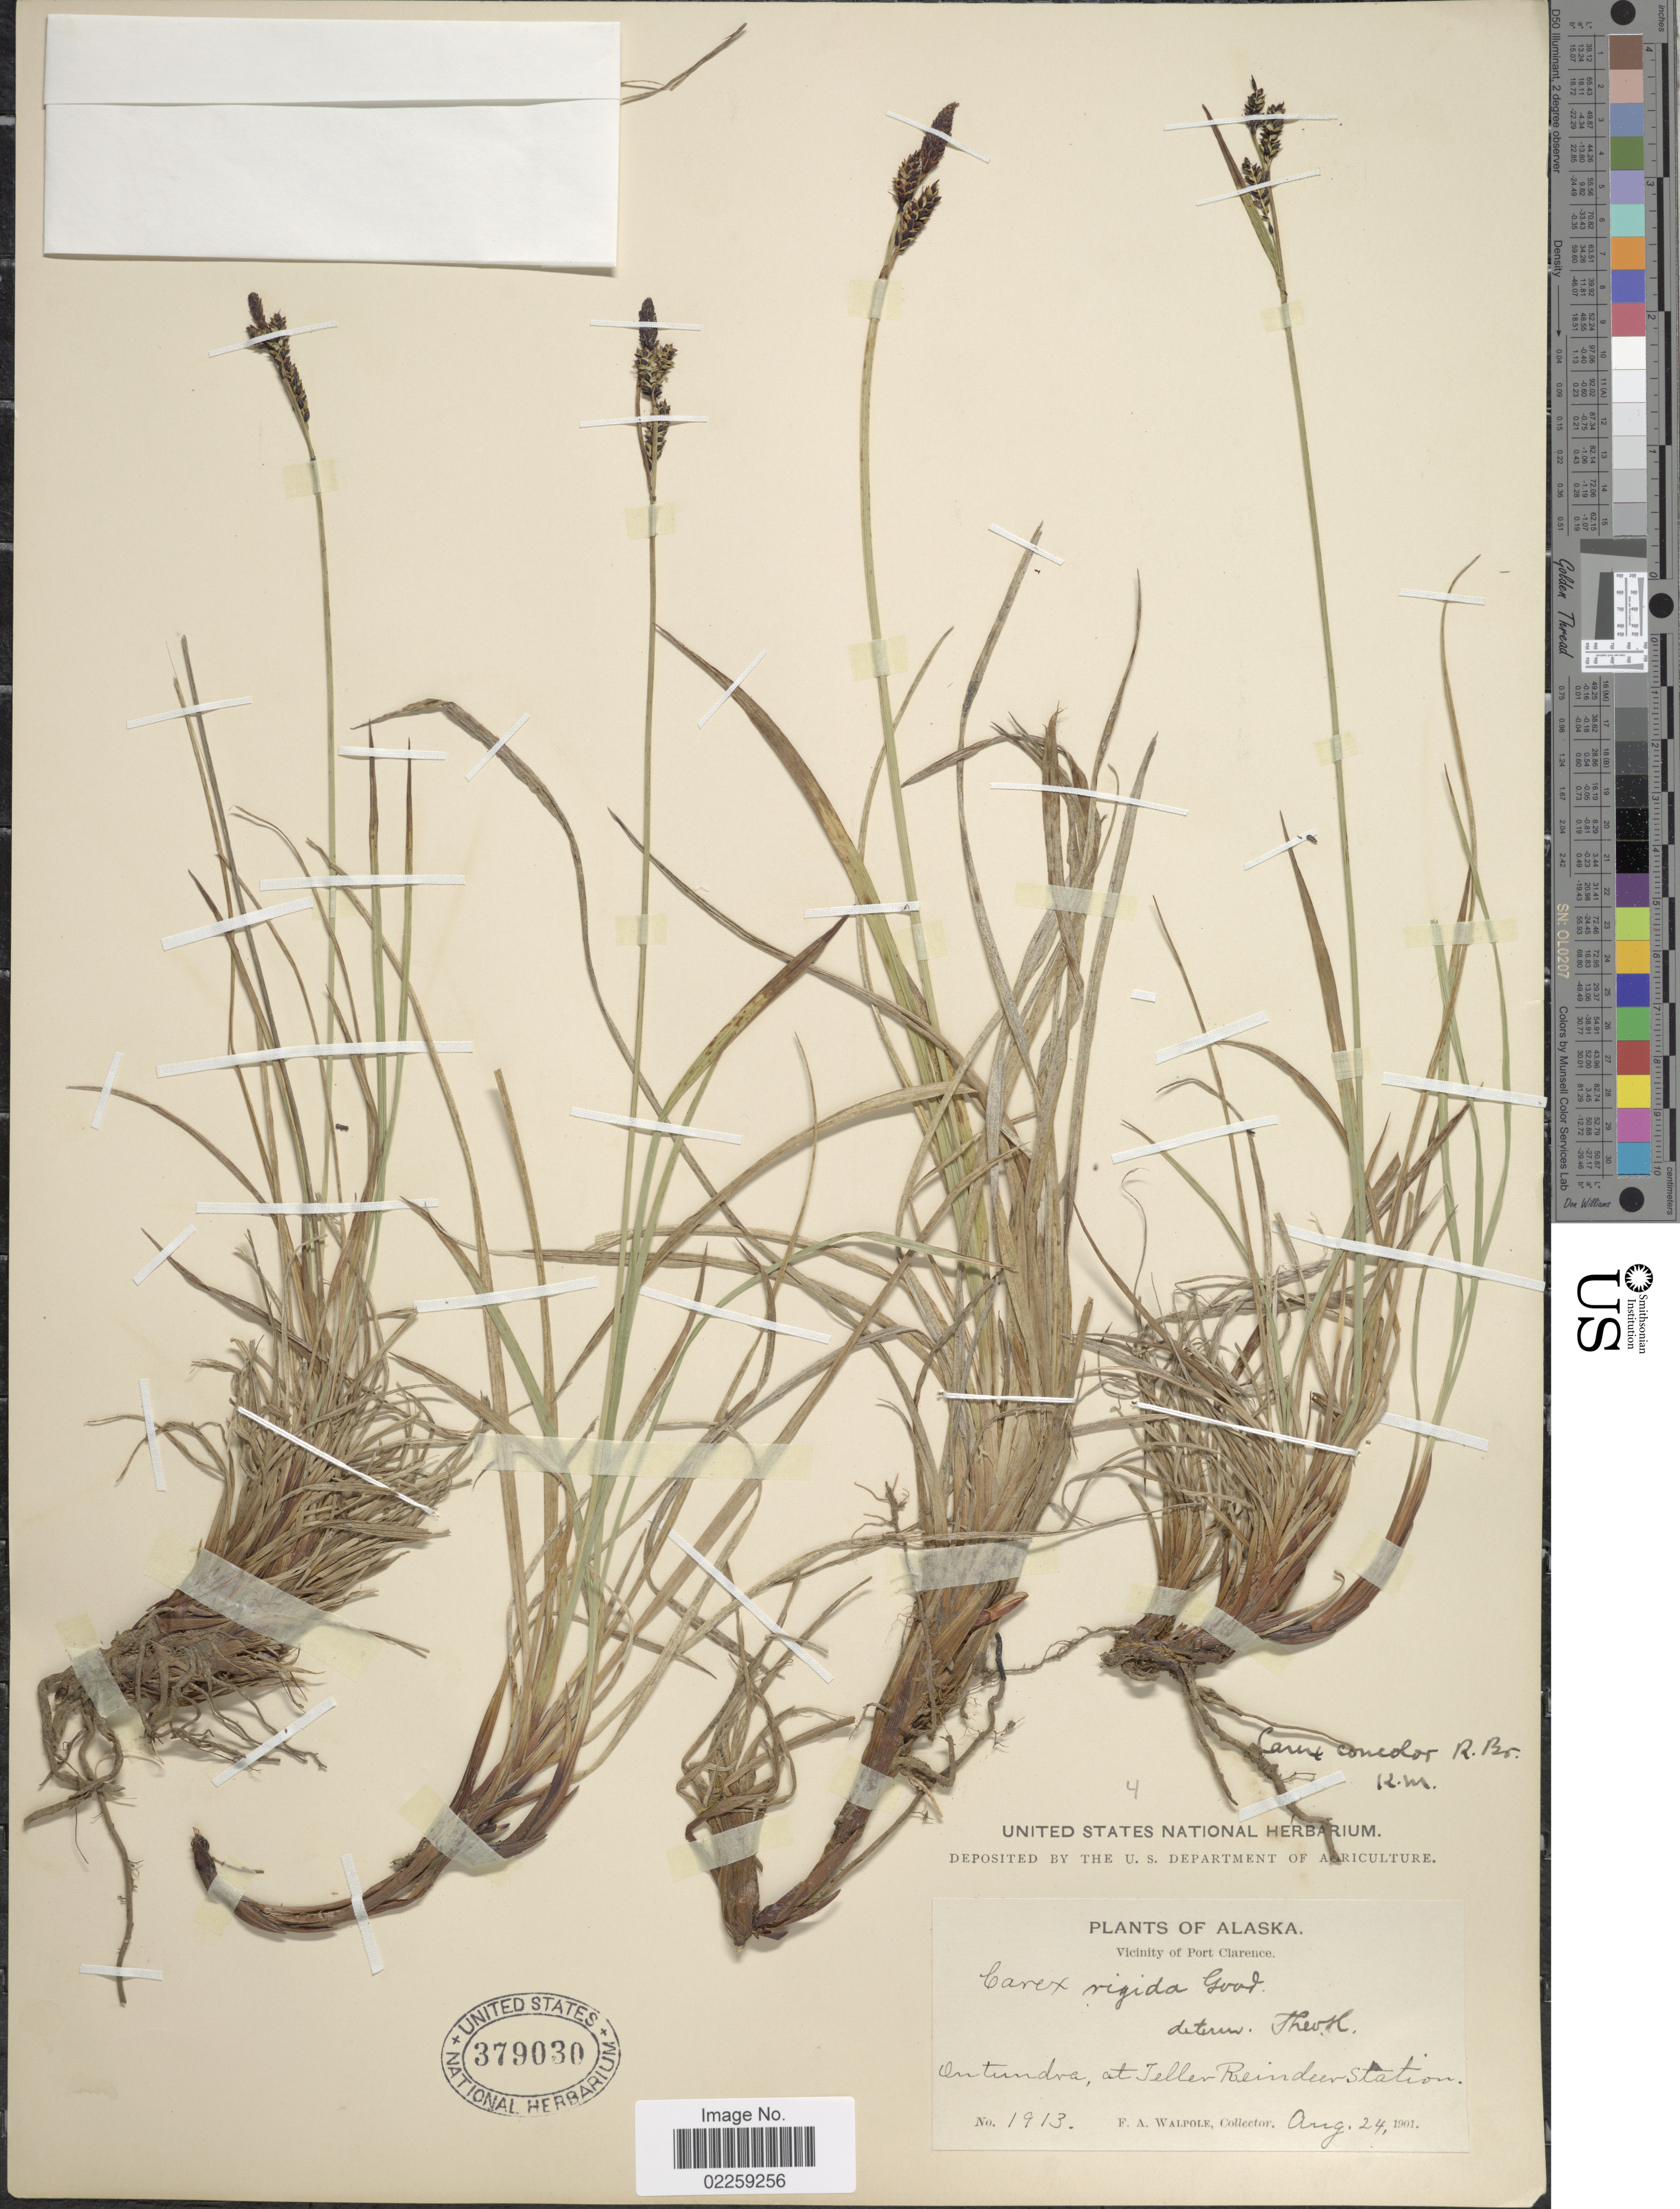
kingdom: Plantae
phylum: Tracheophyta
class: Liliopsida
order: Poales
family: Cyperaceae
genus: Carex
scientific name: Carex bigelowii subsp. lugens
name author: (Holm) T.V. Egorova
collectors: F. Walpole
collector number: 1913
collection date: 1901-08-24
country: United States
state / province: Alaska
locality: Vicinity of Port Clarence. On tundra, at Teller Reindeer Station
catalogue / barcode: US 379030